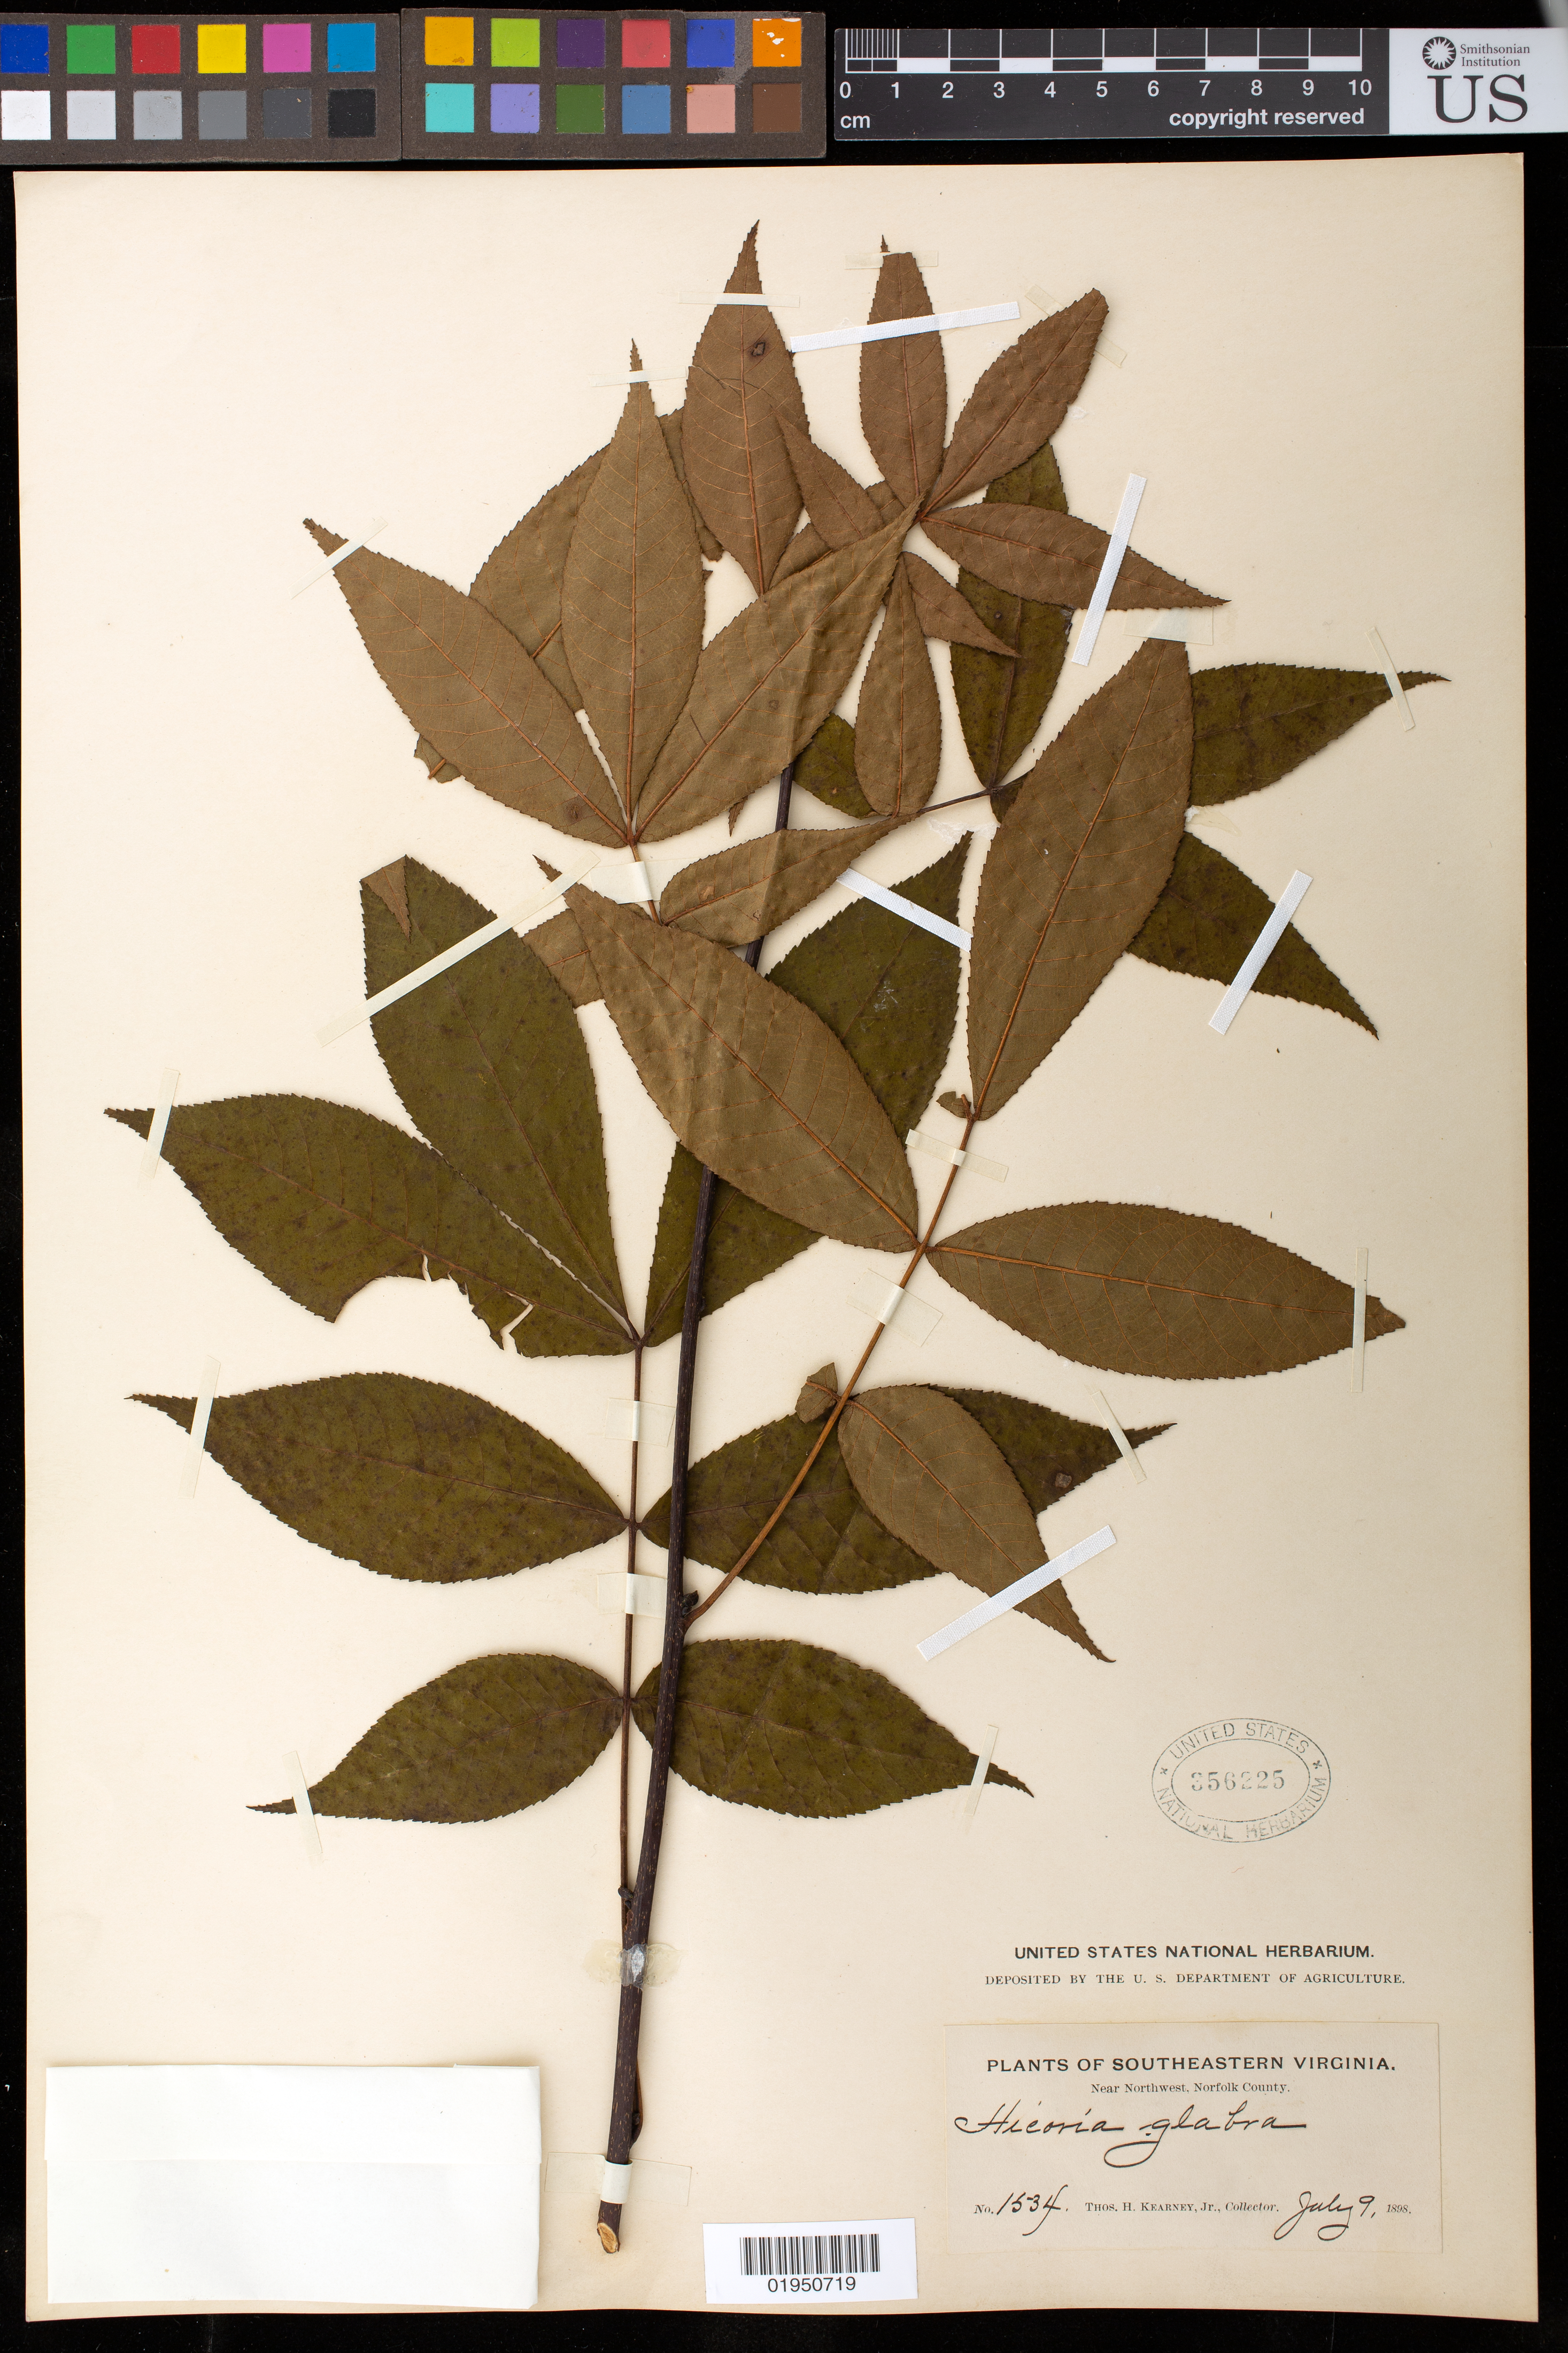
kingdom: Plantae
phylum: Tracheophyta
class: Magnoliopsida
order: Fagales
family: Juglandaceae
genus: Carya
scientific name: Carya glabra var. glabra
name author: (Mill.) Sweet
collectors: T. H. Kearney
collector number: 1534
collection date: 1898-07-09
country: United States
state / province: Virginia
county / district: City of Norfolk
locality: Near Northwest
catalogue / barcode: US 356225